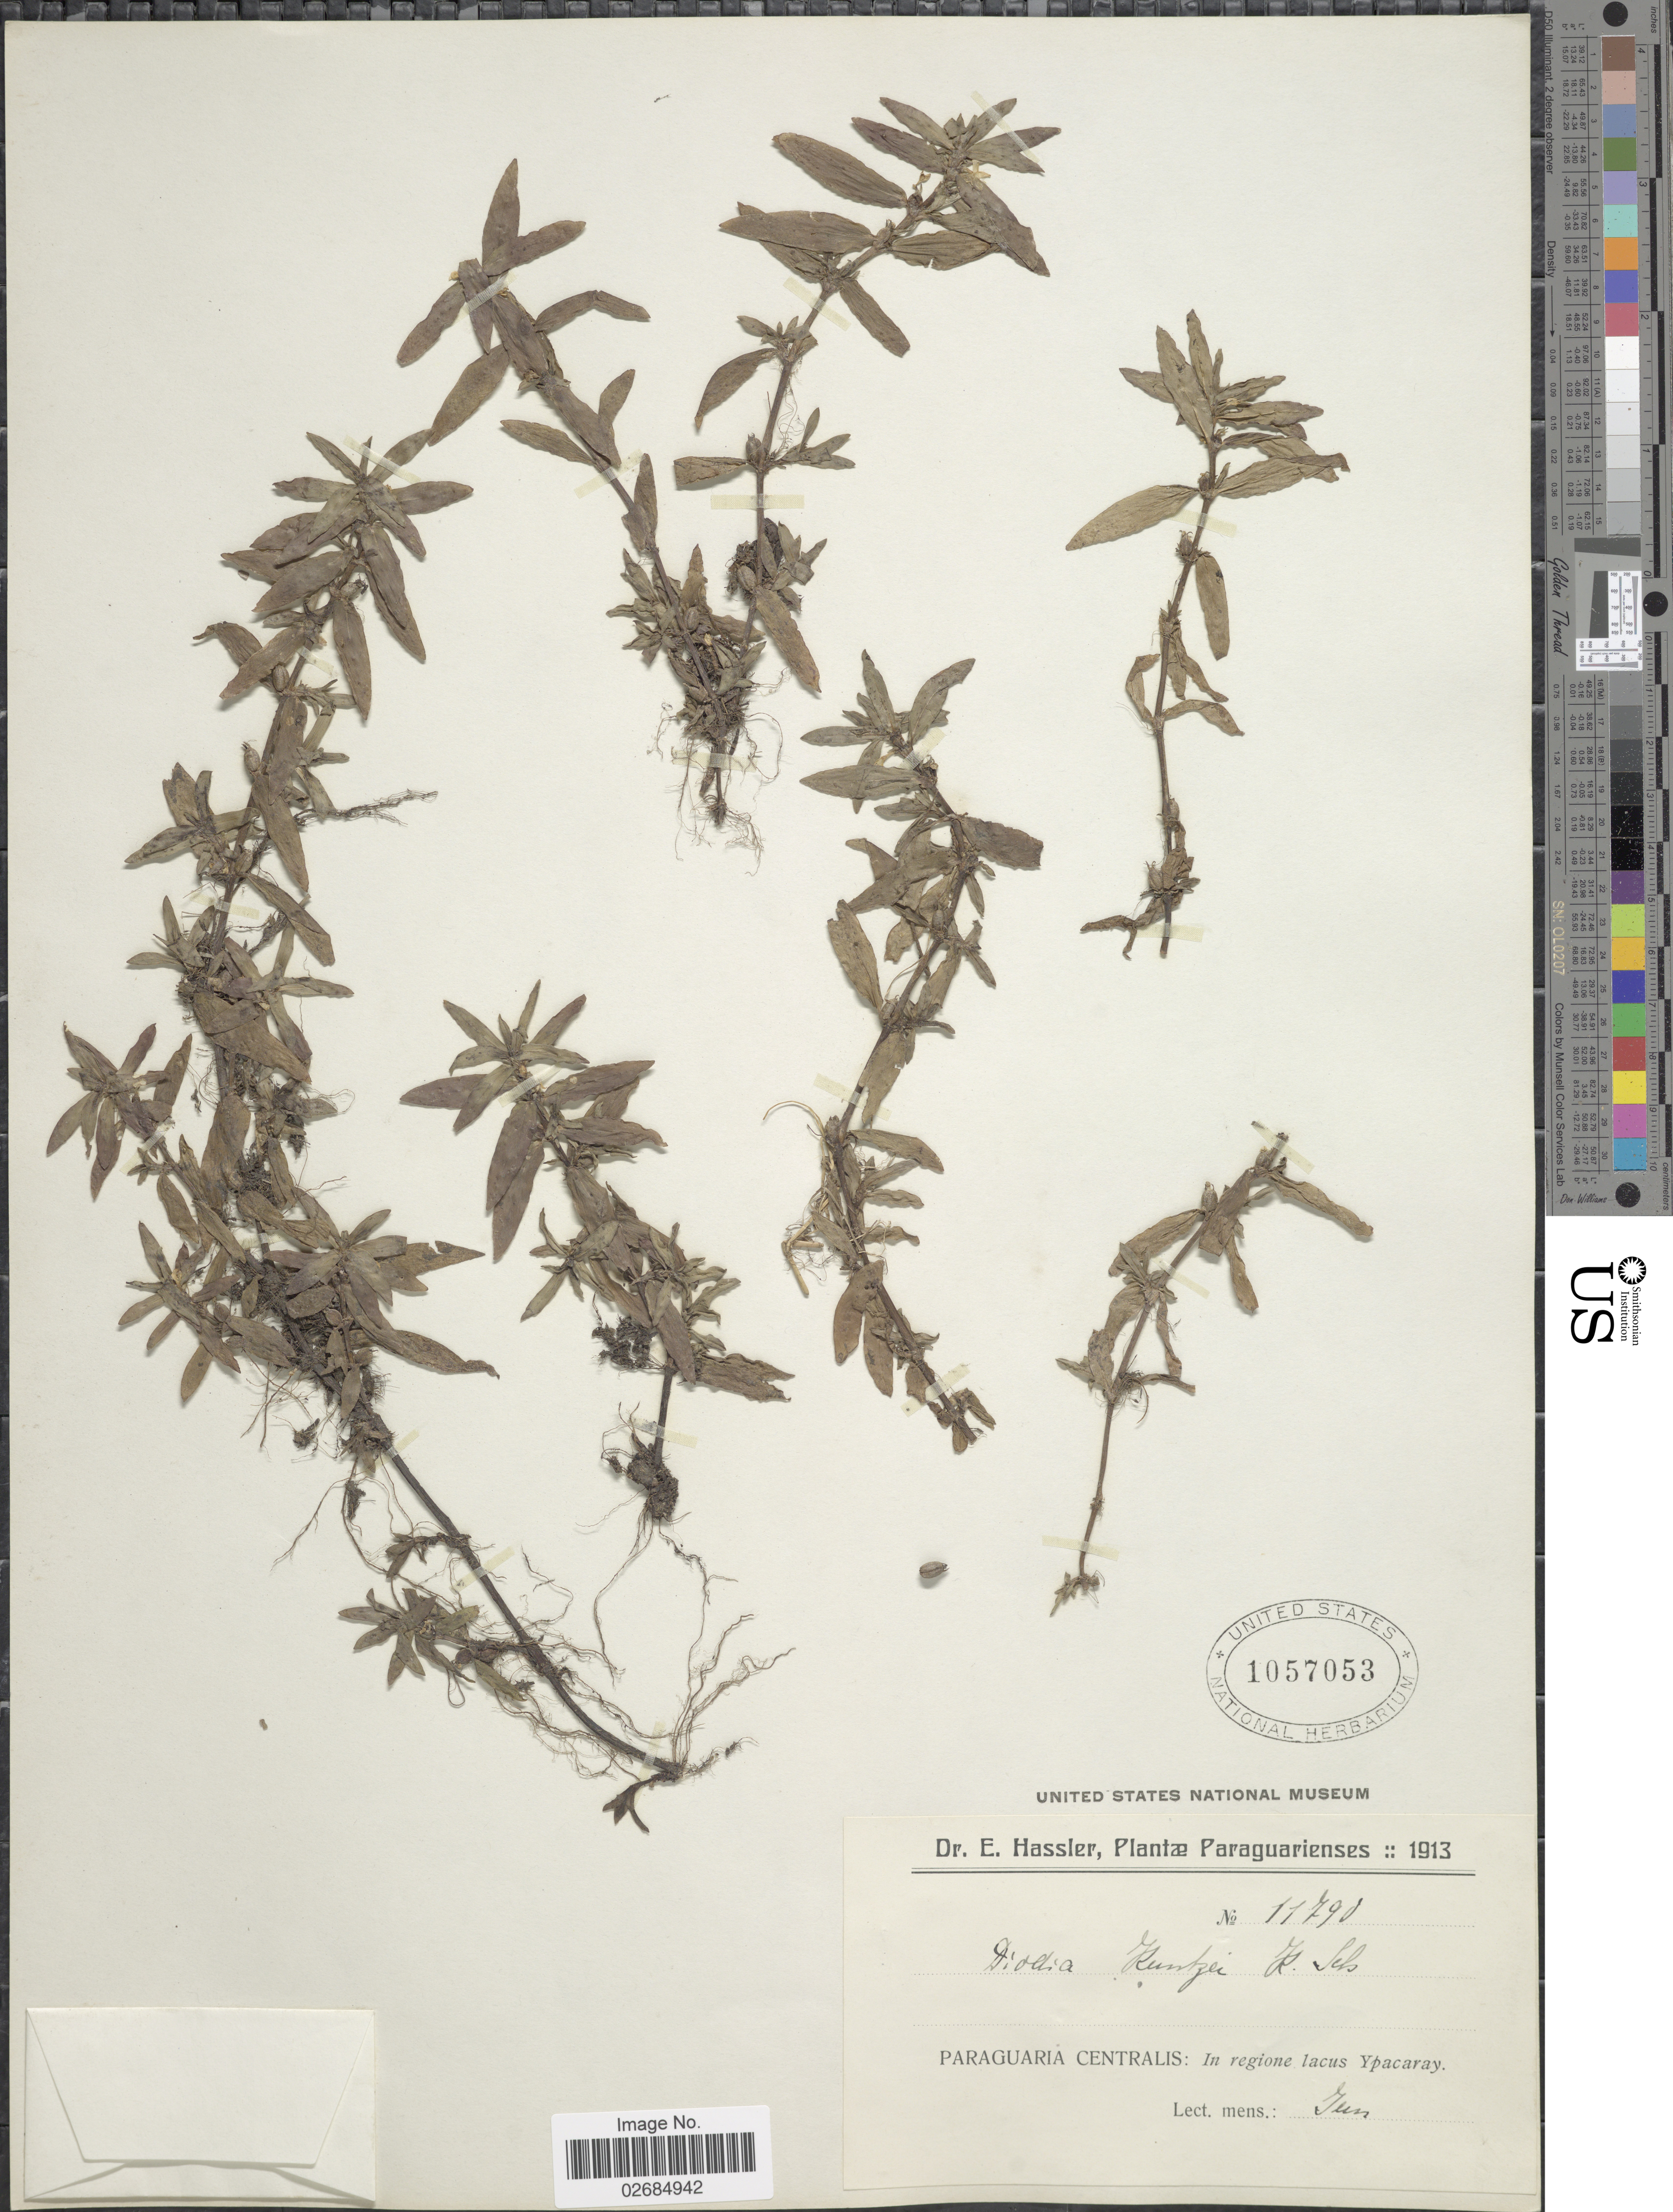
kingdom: Plantae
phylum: Tracheophyta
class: Magnoliopsida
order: Gentianales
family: Rubiaceae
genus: Diodia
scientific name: Diodia kuntzei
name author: K. Schum.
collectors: E. Hassler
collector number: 11790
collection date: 1913-06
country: Paraguay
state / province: Paraguari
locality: Paraguaria Centralis: In regione lacus Ypacaray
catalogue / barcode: US 1057053